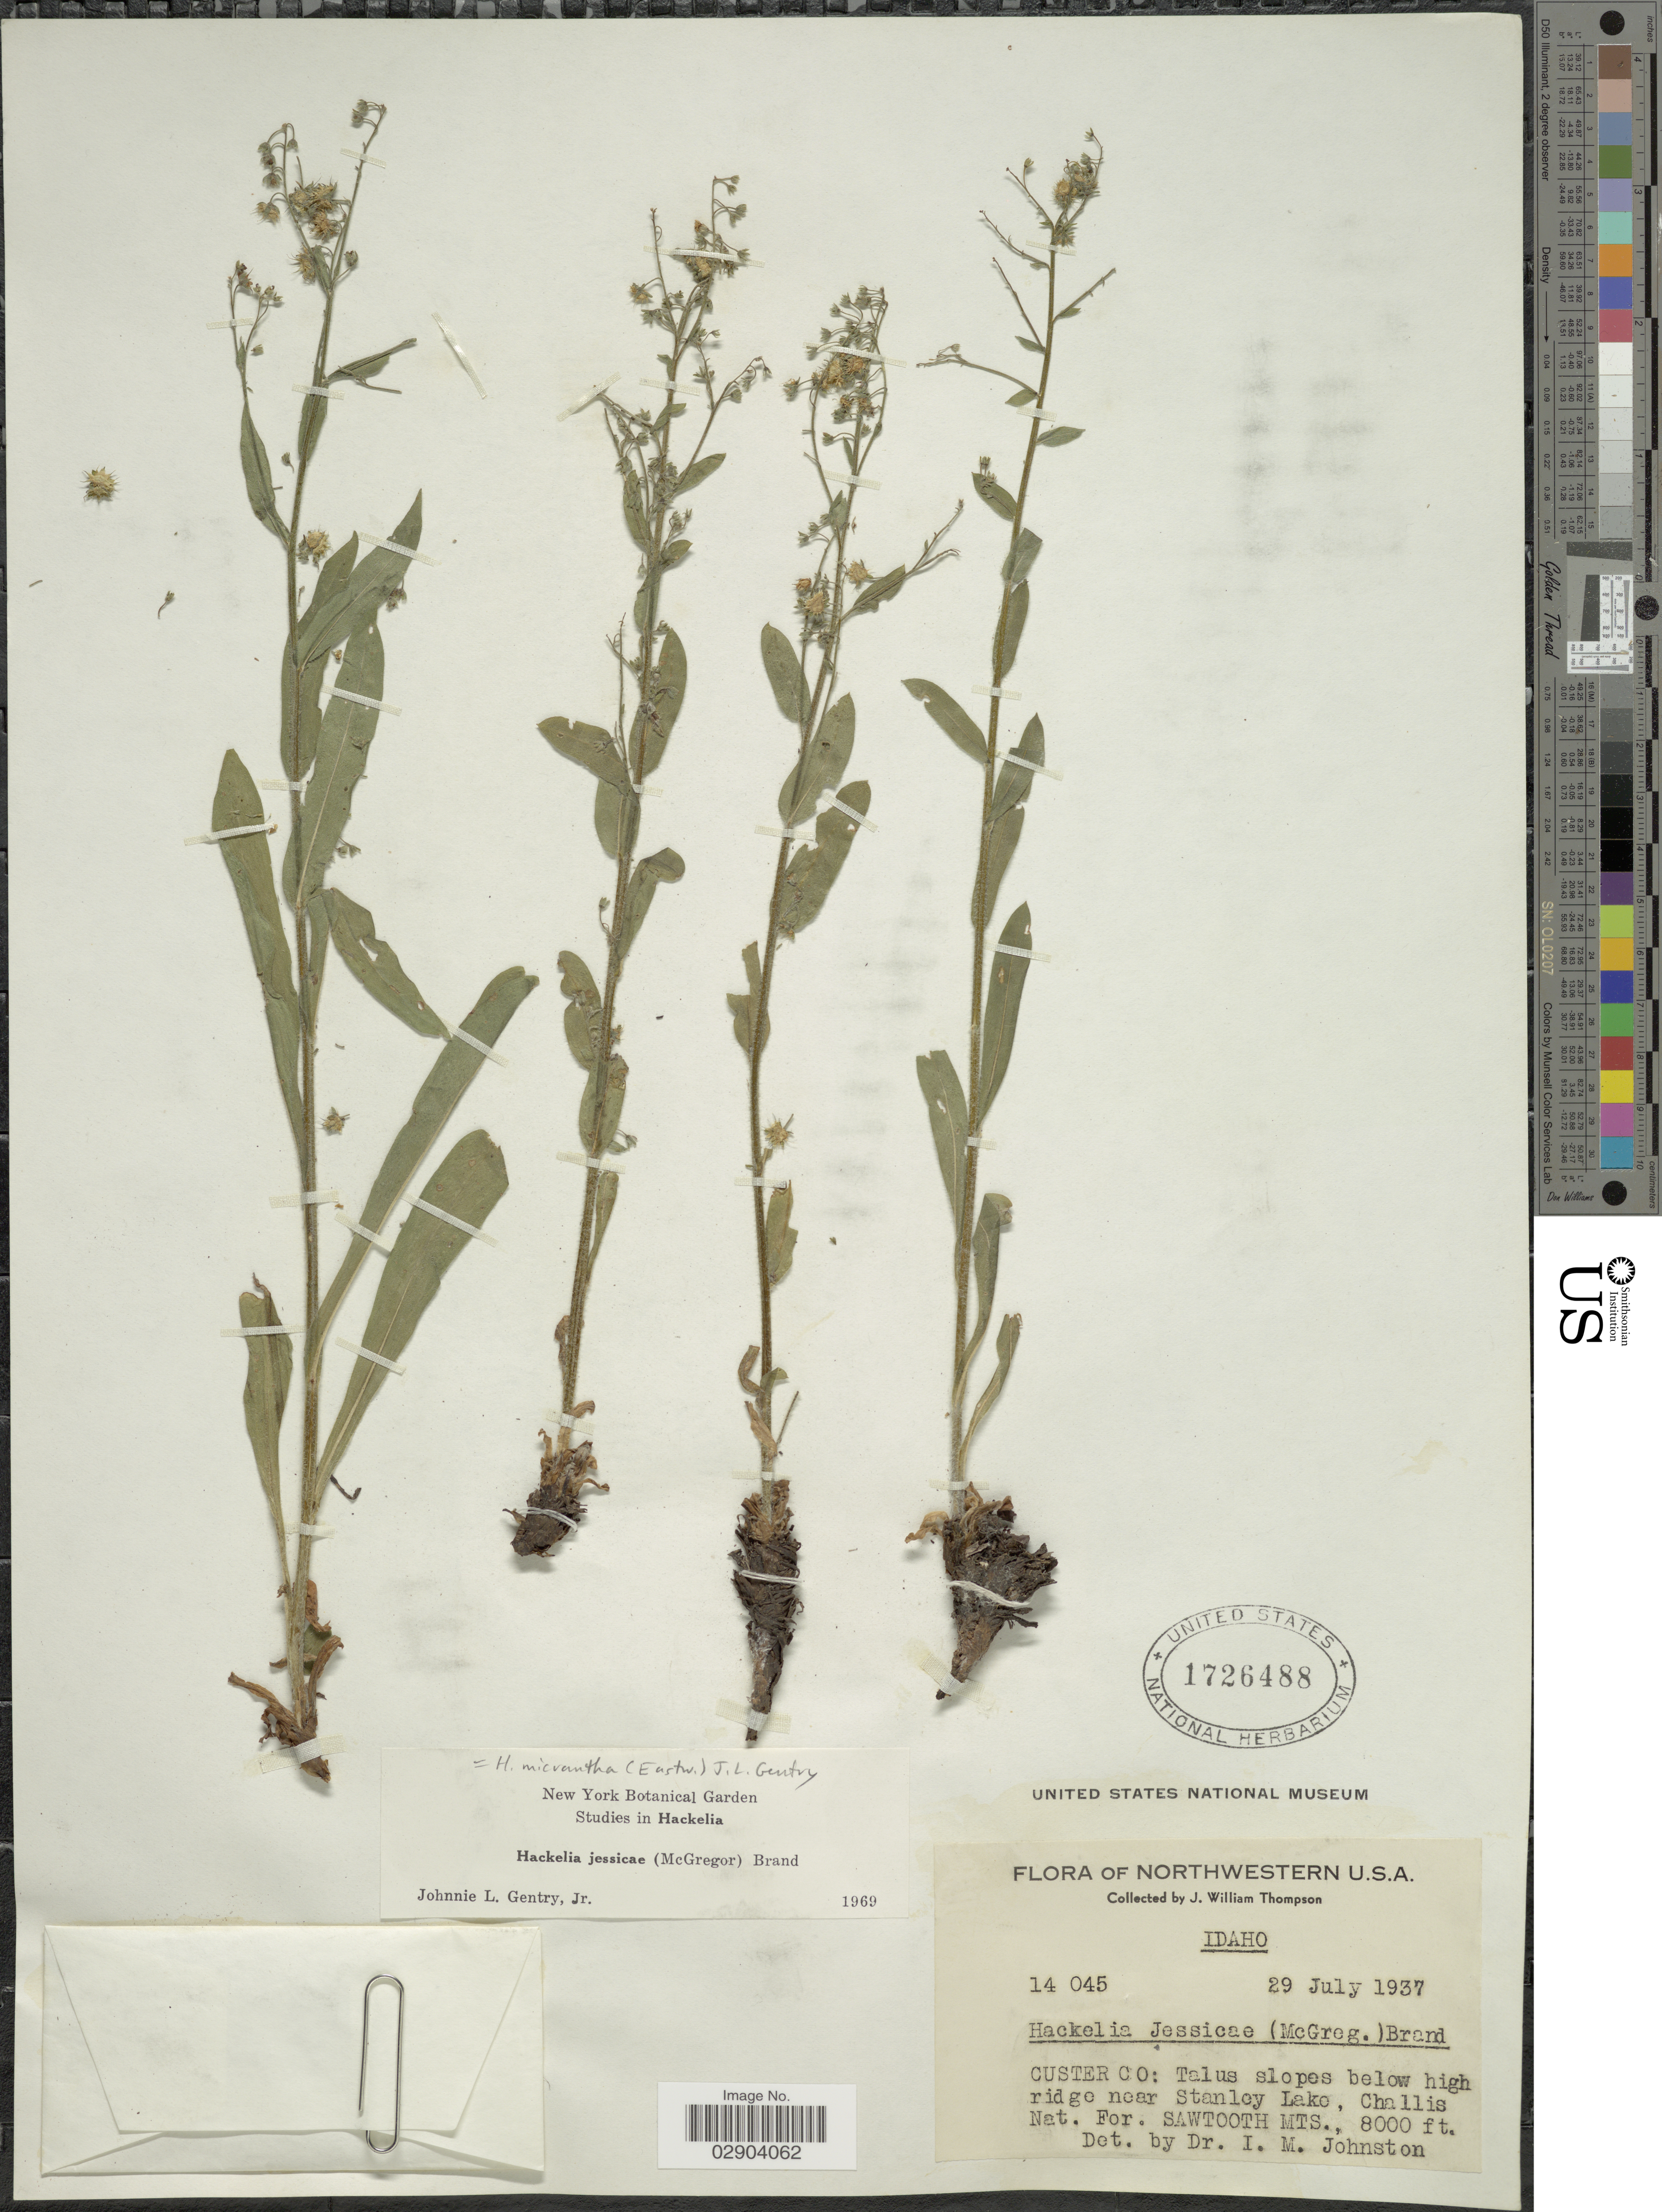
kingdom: Plantae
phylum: Tracheophyta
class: Magnoliopsida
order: Boraginales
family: Boraginaceae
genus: Hackelia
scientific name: Hackelia micrantha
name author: (Eastw.) J.L. Gentry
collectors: J. W. Thompson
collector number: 14045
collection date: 1937-07-29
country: United States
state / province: Idaho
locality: Northwestern U. S. A. Custer Co: Talus slopes below high ridge near Stanley Lake, Challis Nat. For. Sawtooth Mts.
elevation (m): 2438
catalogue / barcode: US 1726488